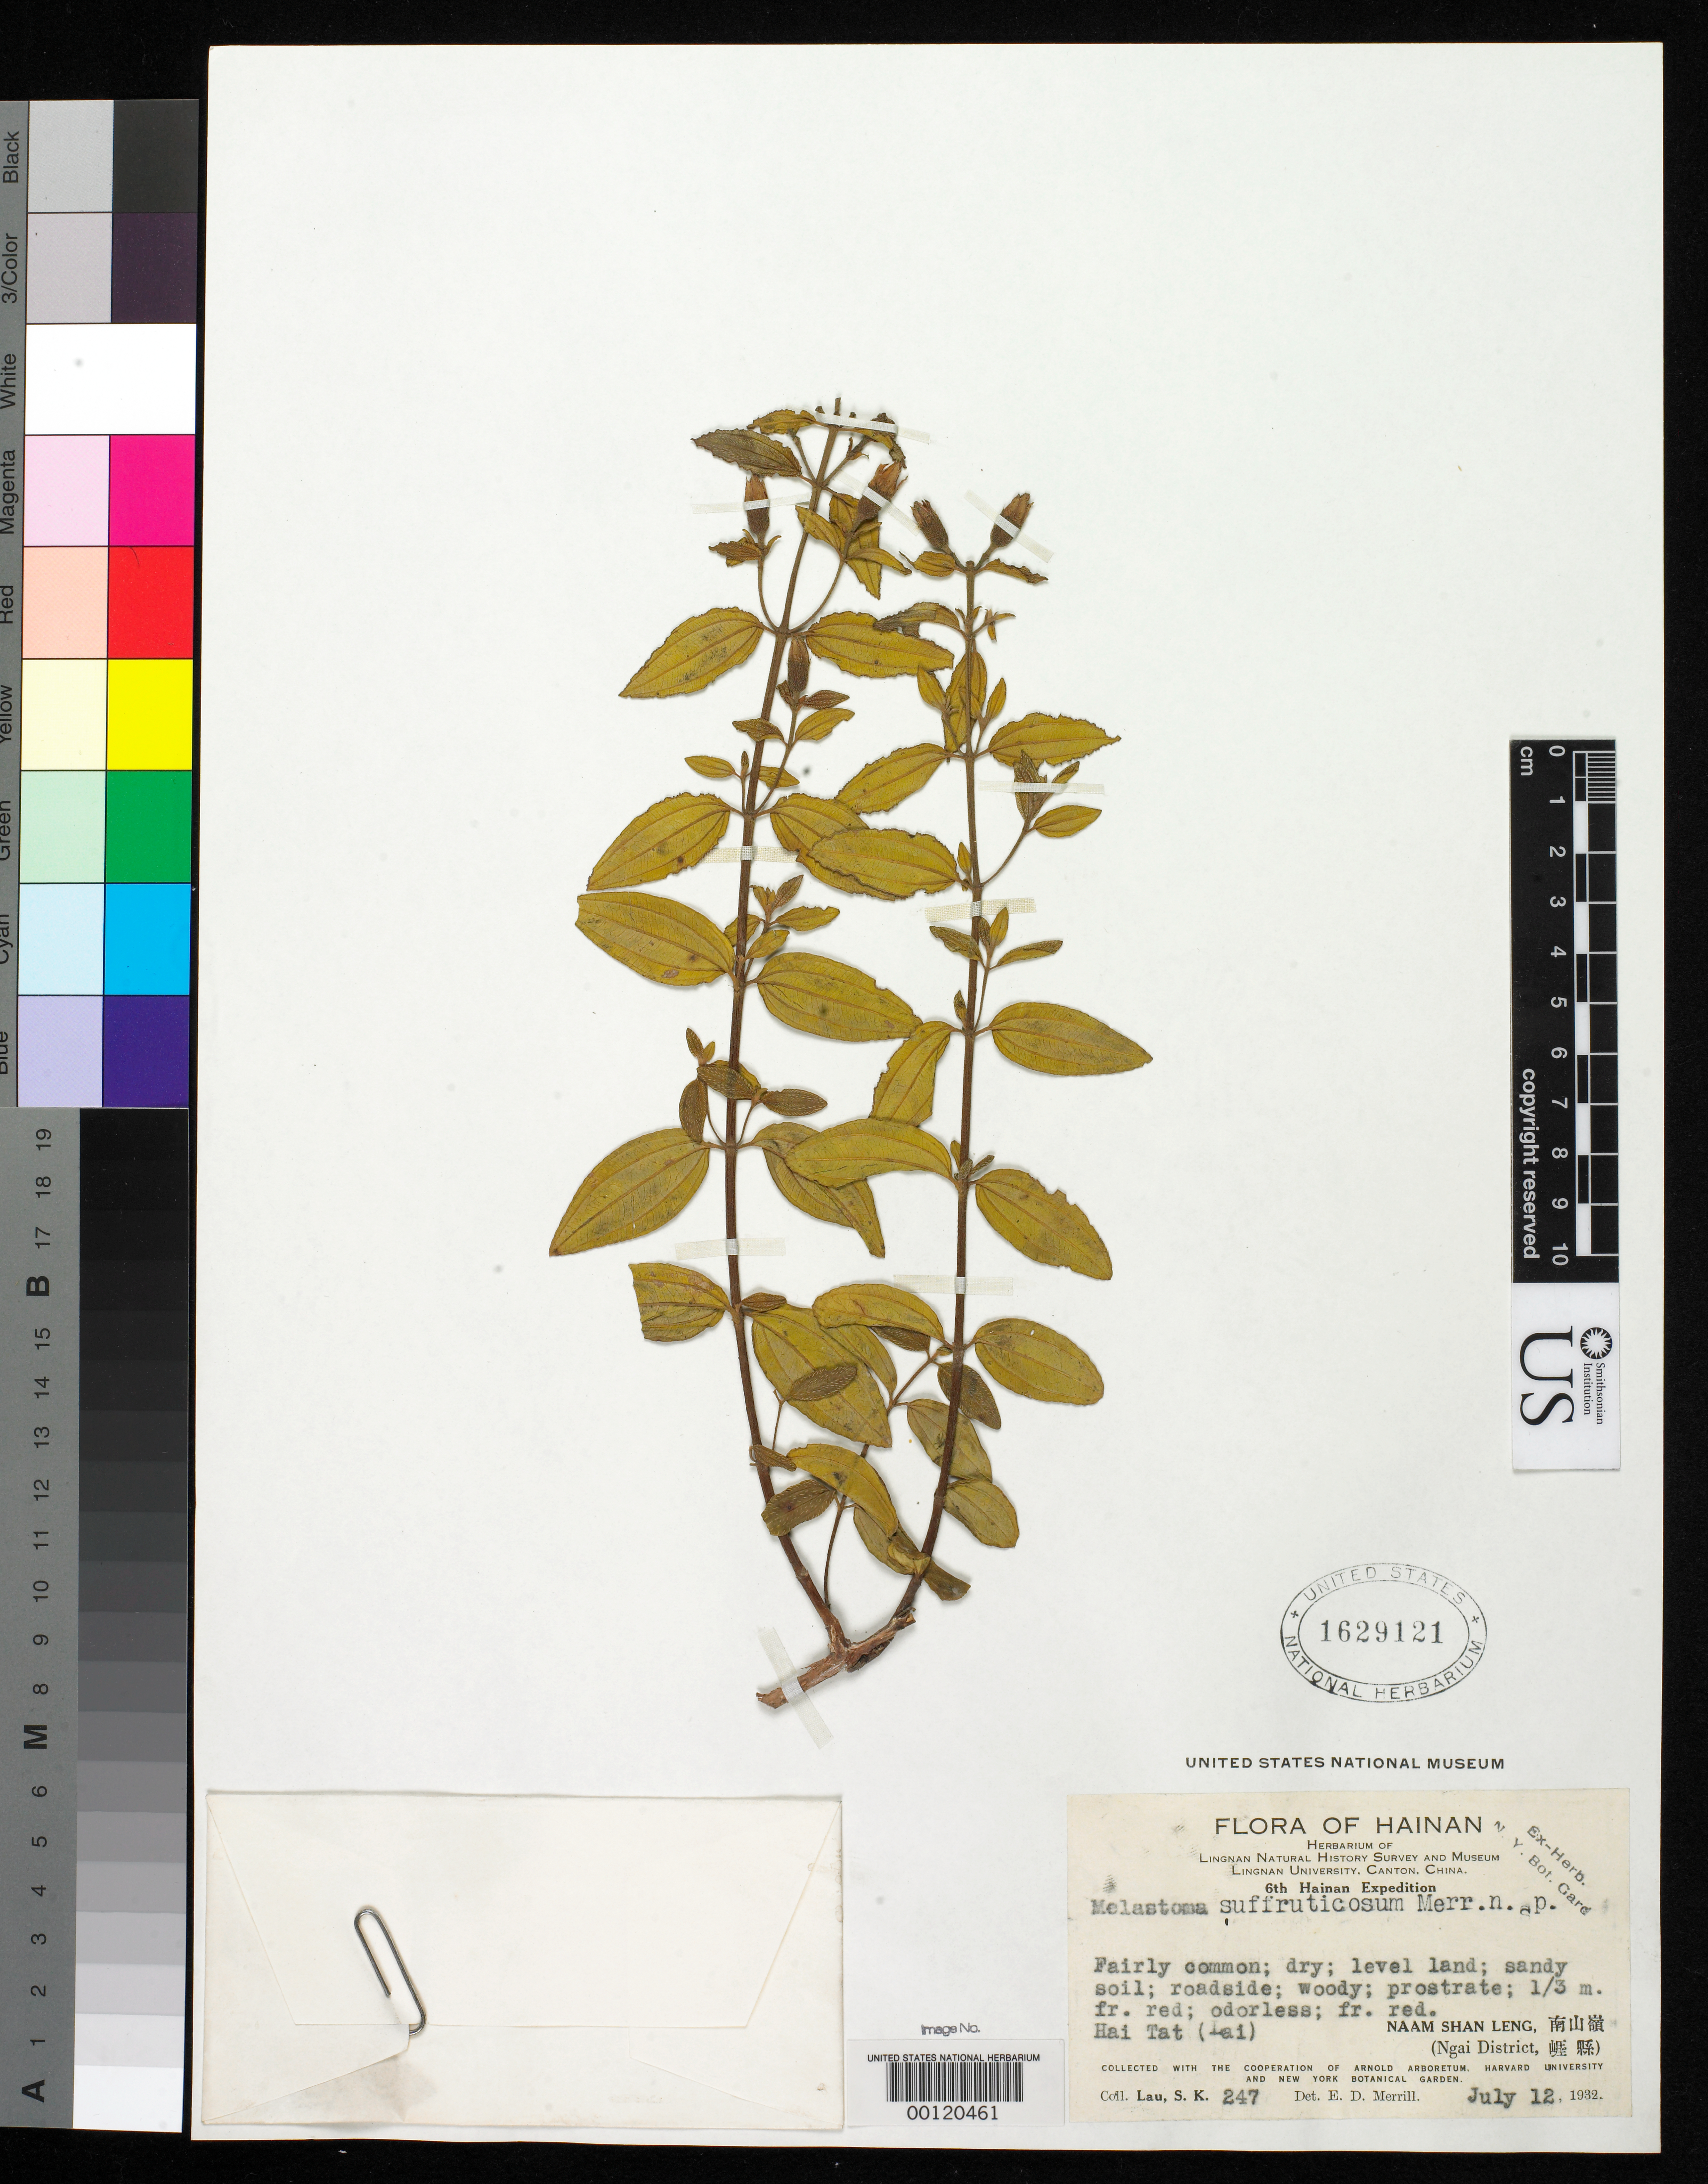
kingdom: Plantae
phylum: Tracheophyta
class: Magnoliopsida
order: Myrtales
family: Melastomataceae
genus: Melastoma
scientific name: Melastoma suffruticosum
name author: Merr.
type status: Isotype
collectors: S. K. Lau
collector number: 247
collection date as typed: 12 Jul 1932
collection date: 1932-07-12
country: China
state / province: Hainan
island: Hainan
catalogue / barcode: US 1629121